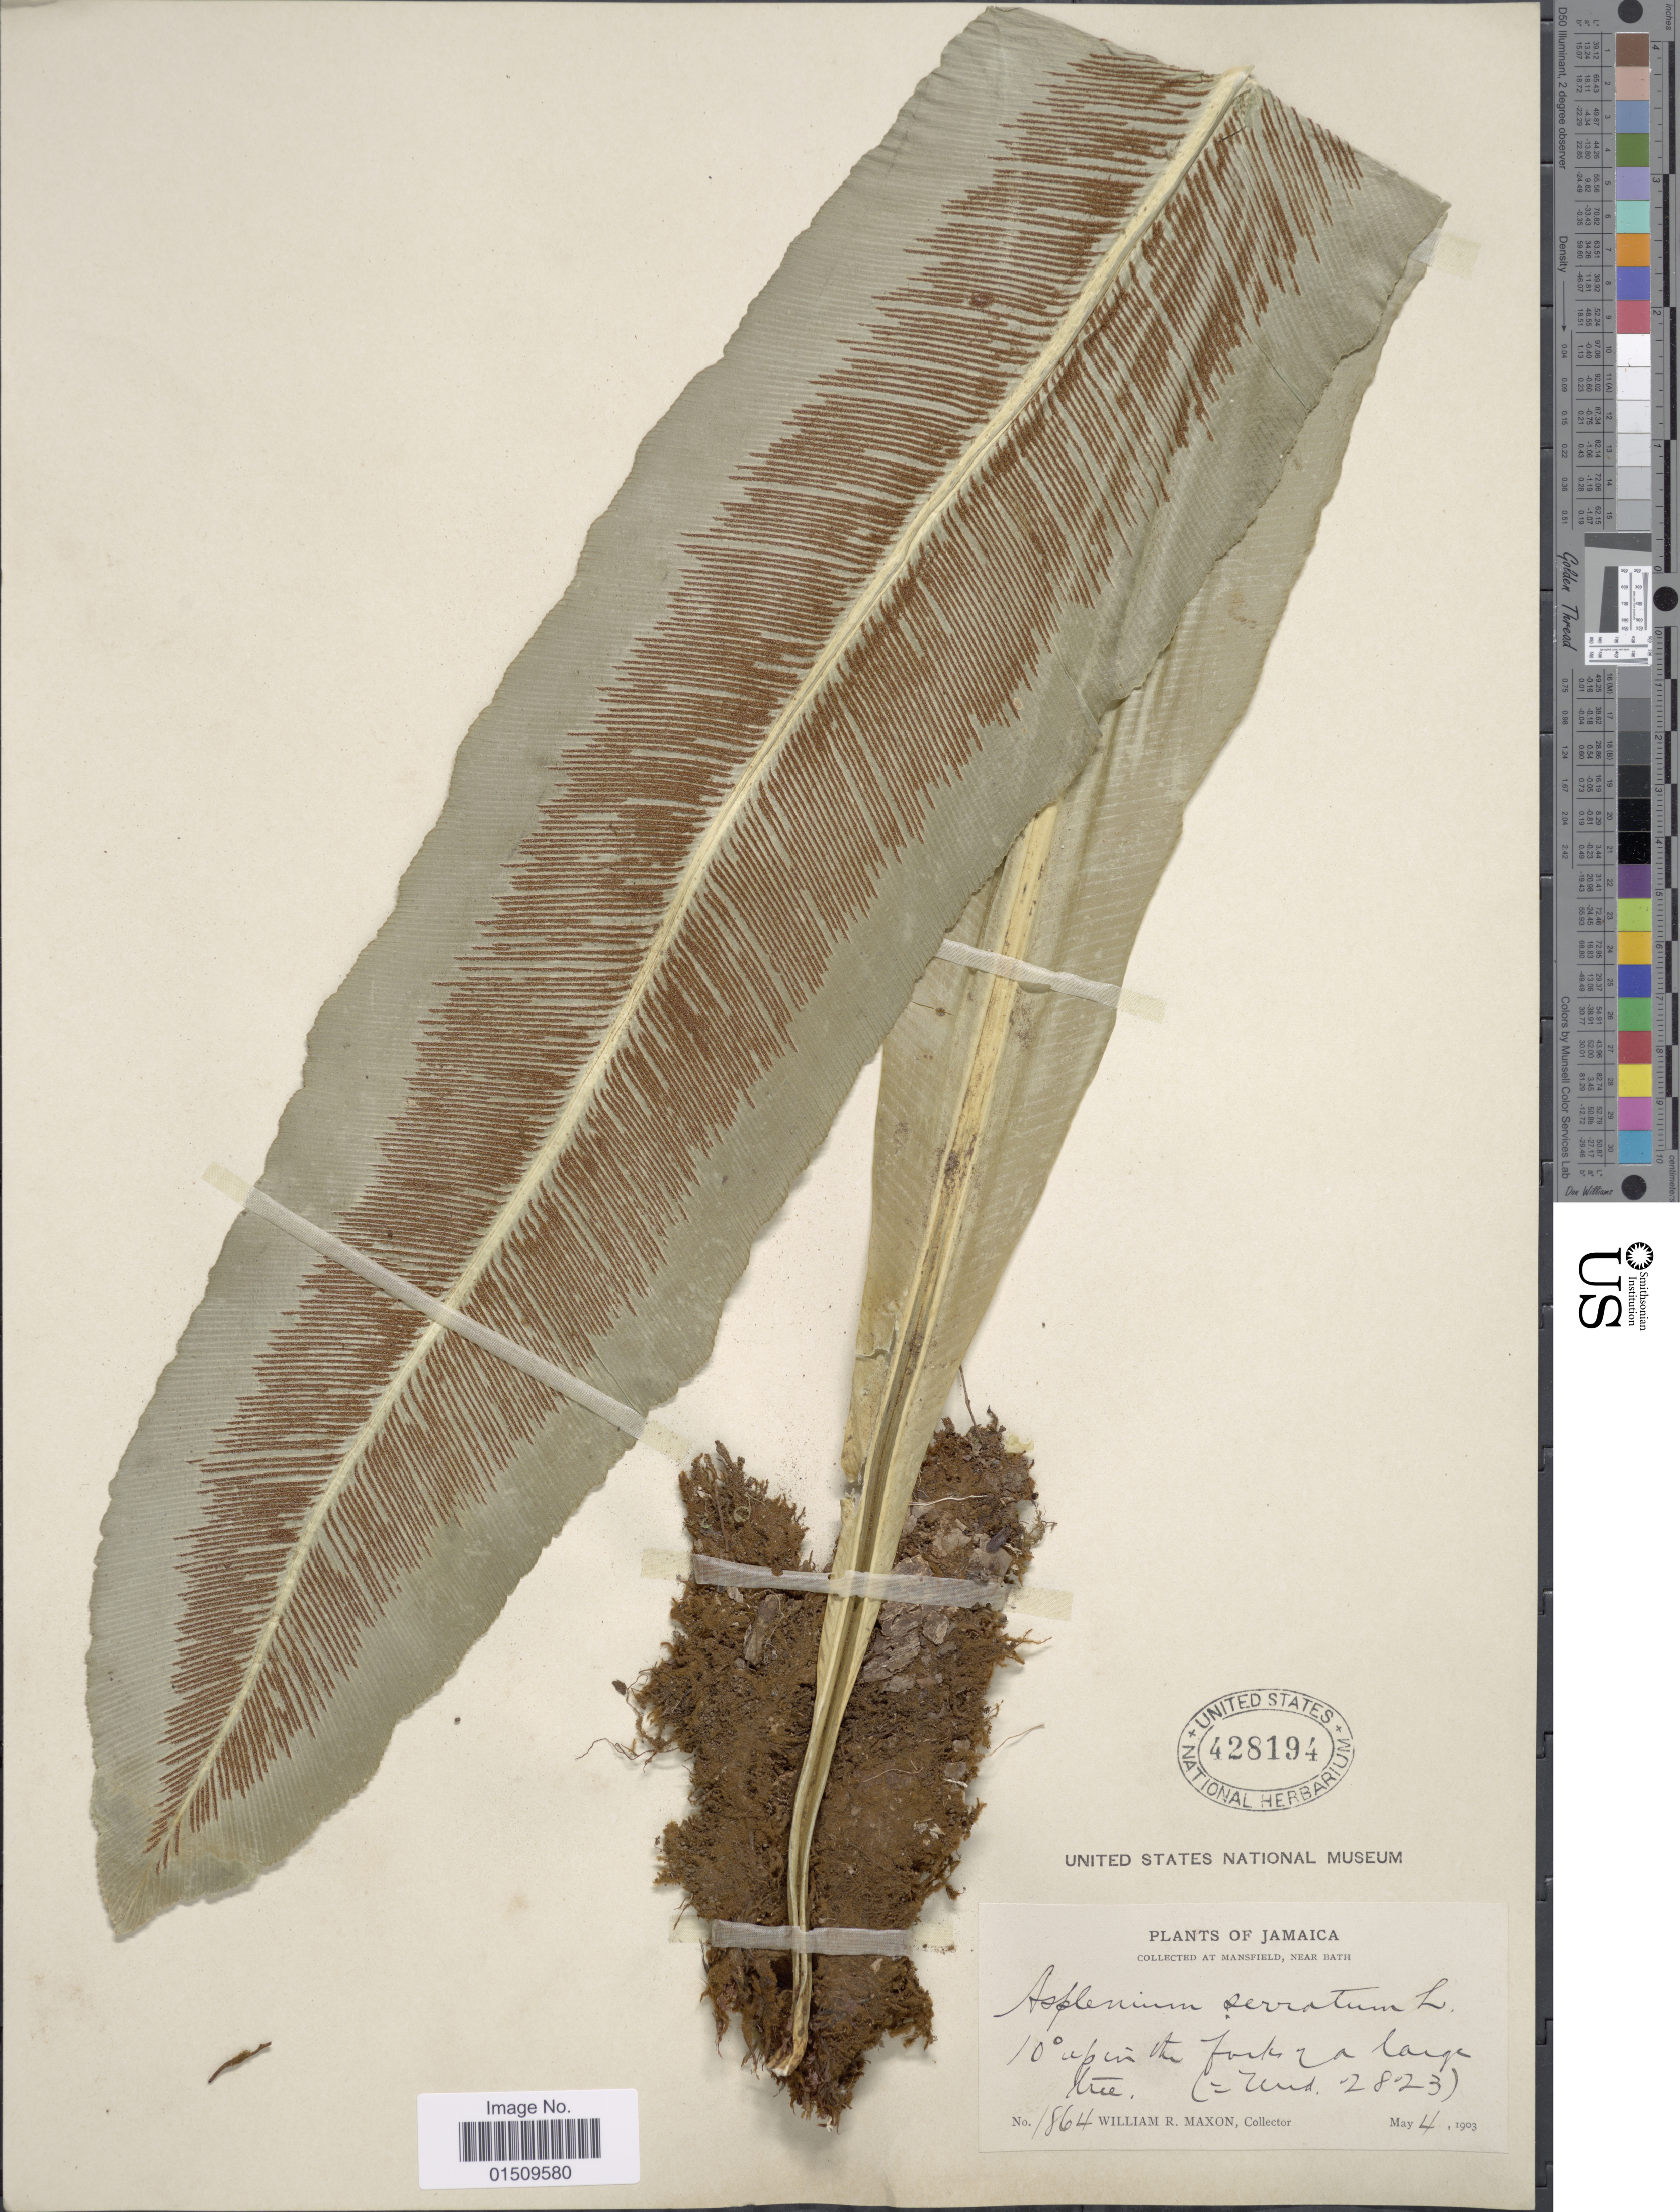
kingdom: Plantae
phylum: Tracheophyta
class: Polypodiopsida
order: Polypodiales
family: Aspleniaceae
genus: Asplenium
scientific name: Asplenium serratum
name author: L.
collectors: W. R. Maxon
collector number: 1864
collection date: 1903-05-04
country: Jamaica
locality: Jamaica, Mansfield, near Bath.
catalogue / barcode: US 428194